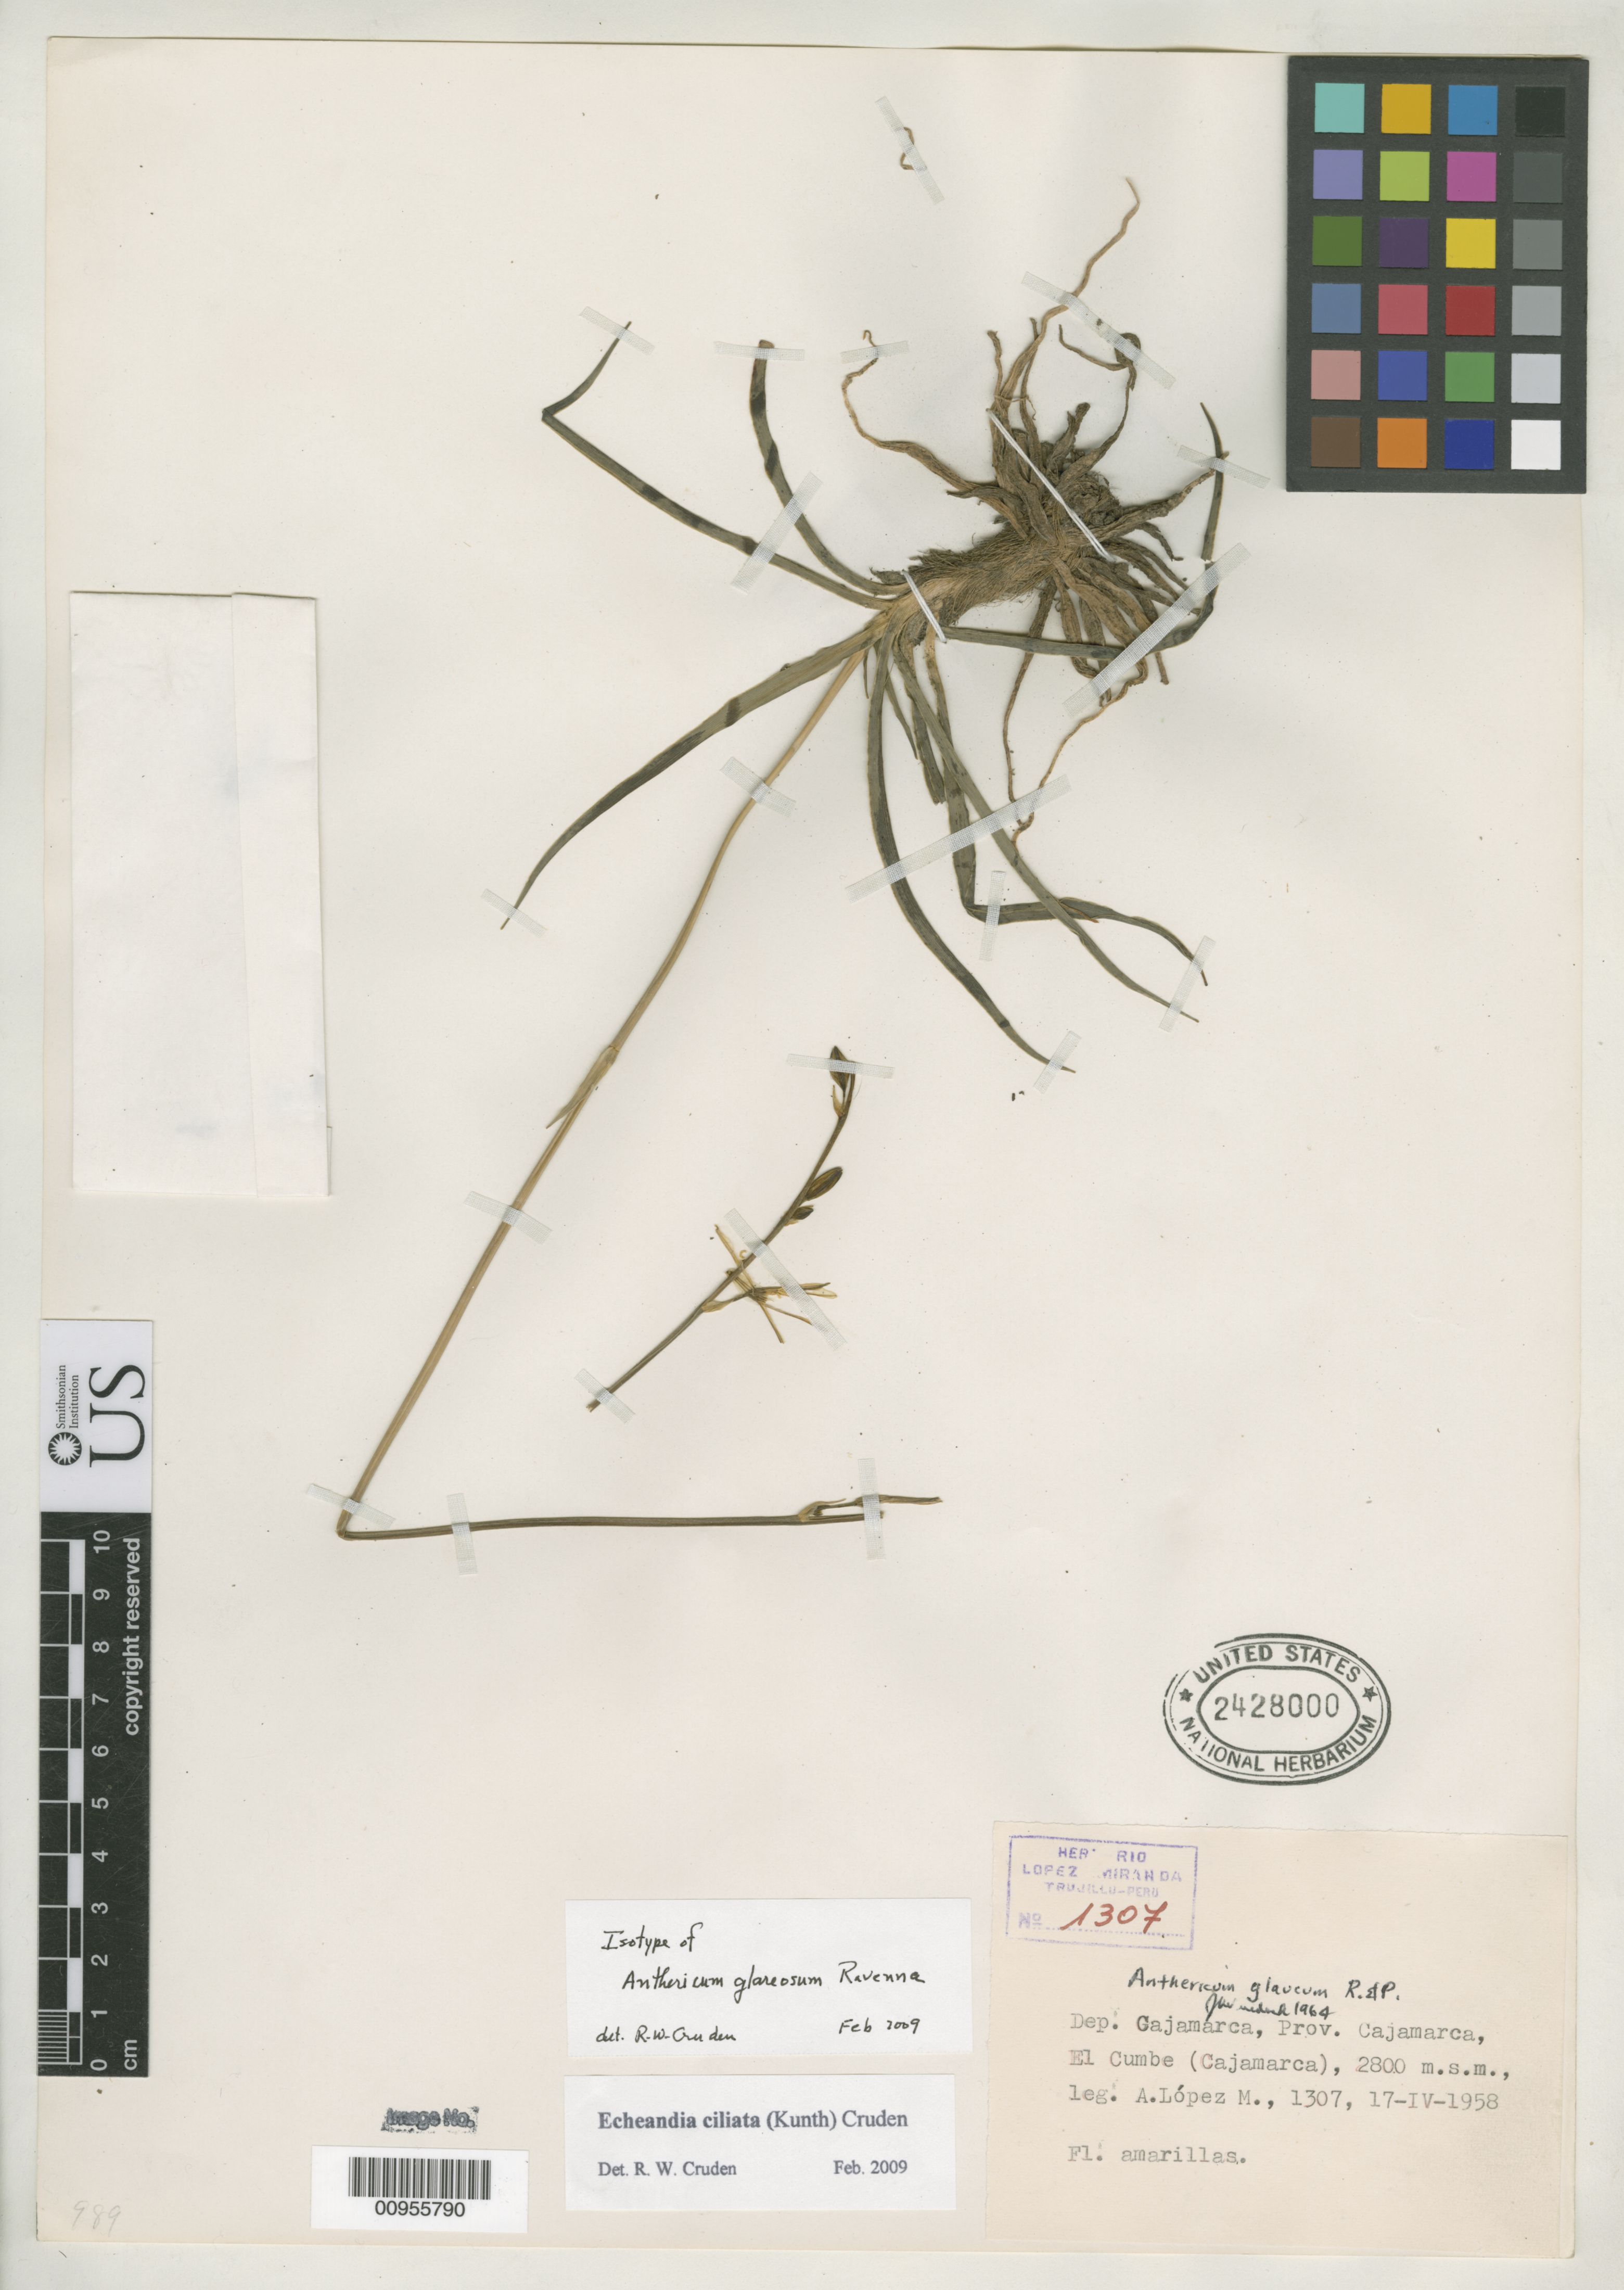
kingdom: Plantae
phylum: Tracheophyta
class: Liliopsida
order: Asparagales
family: Asparagaceae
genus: Anthericum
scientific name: Anthericum glareosum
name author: Ravenna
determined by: Cruden, R. W.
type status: Isotype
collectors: A. López M.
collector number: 1307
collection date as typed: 17 Apr 1958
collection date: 1958-04-17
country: Peru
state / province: Cajamarca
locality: Dep. Cajamarca, Prov. Cajamarca, El Cumbe (Cajamarca).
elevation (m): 2800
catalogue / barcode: US 2428000